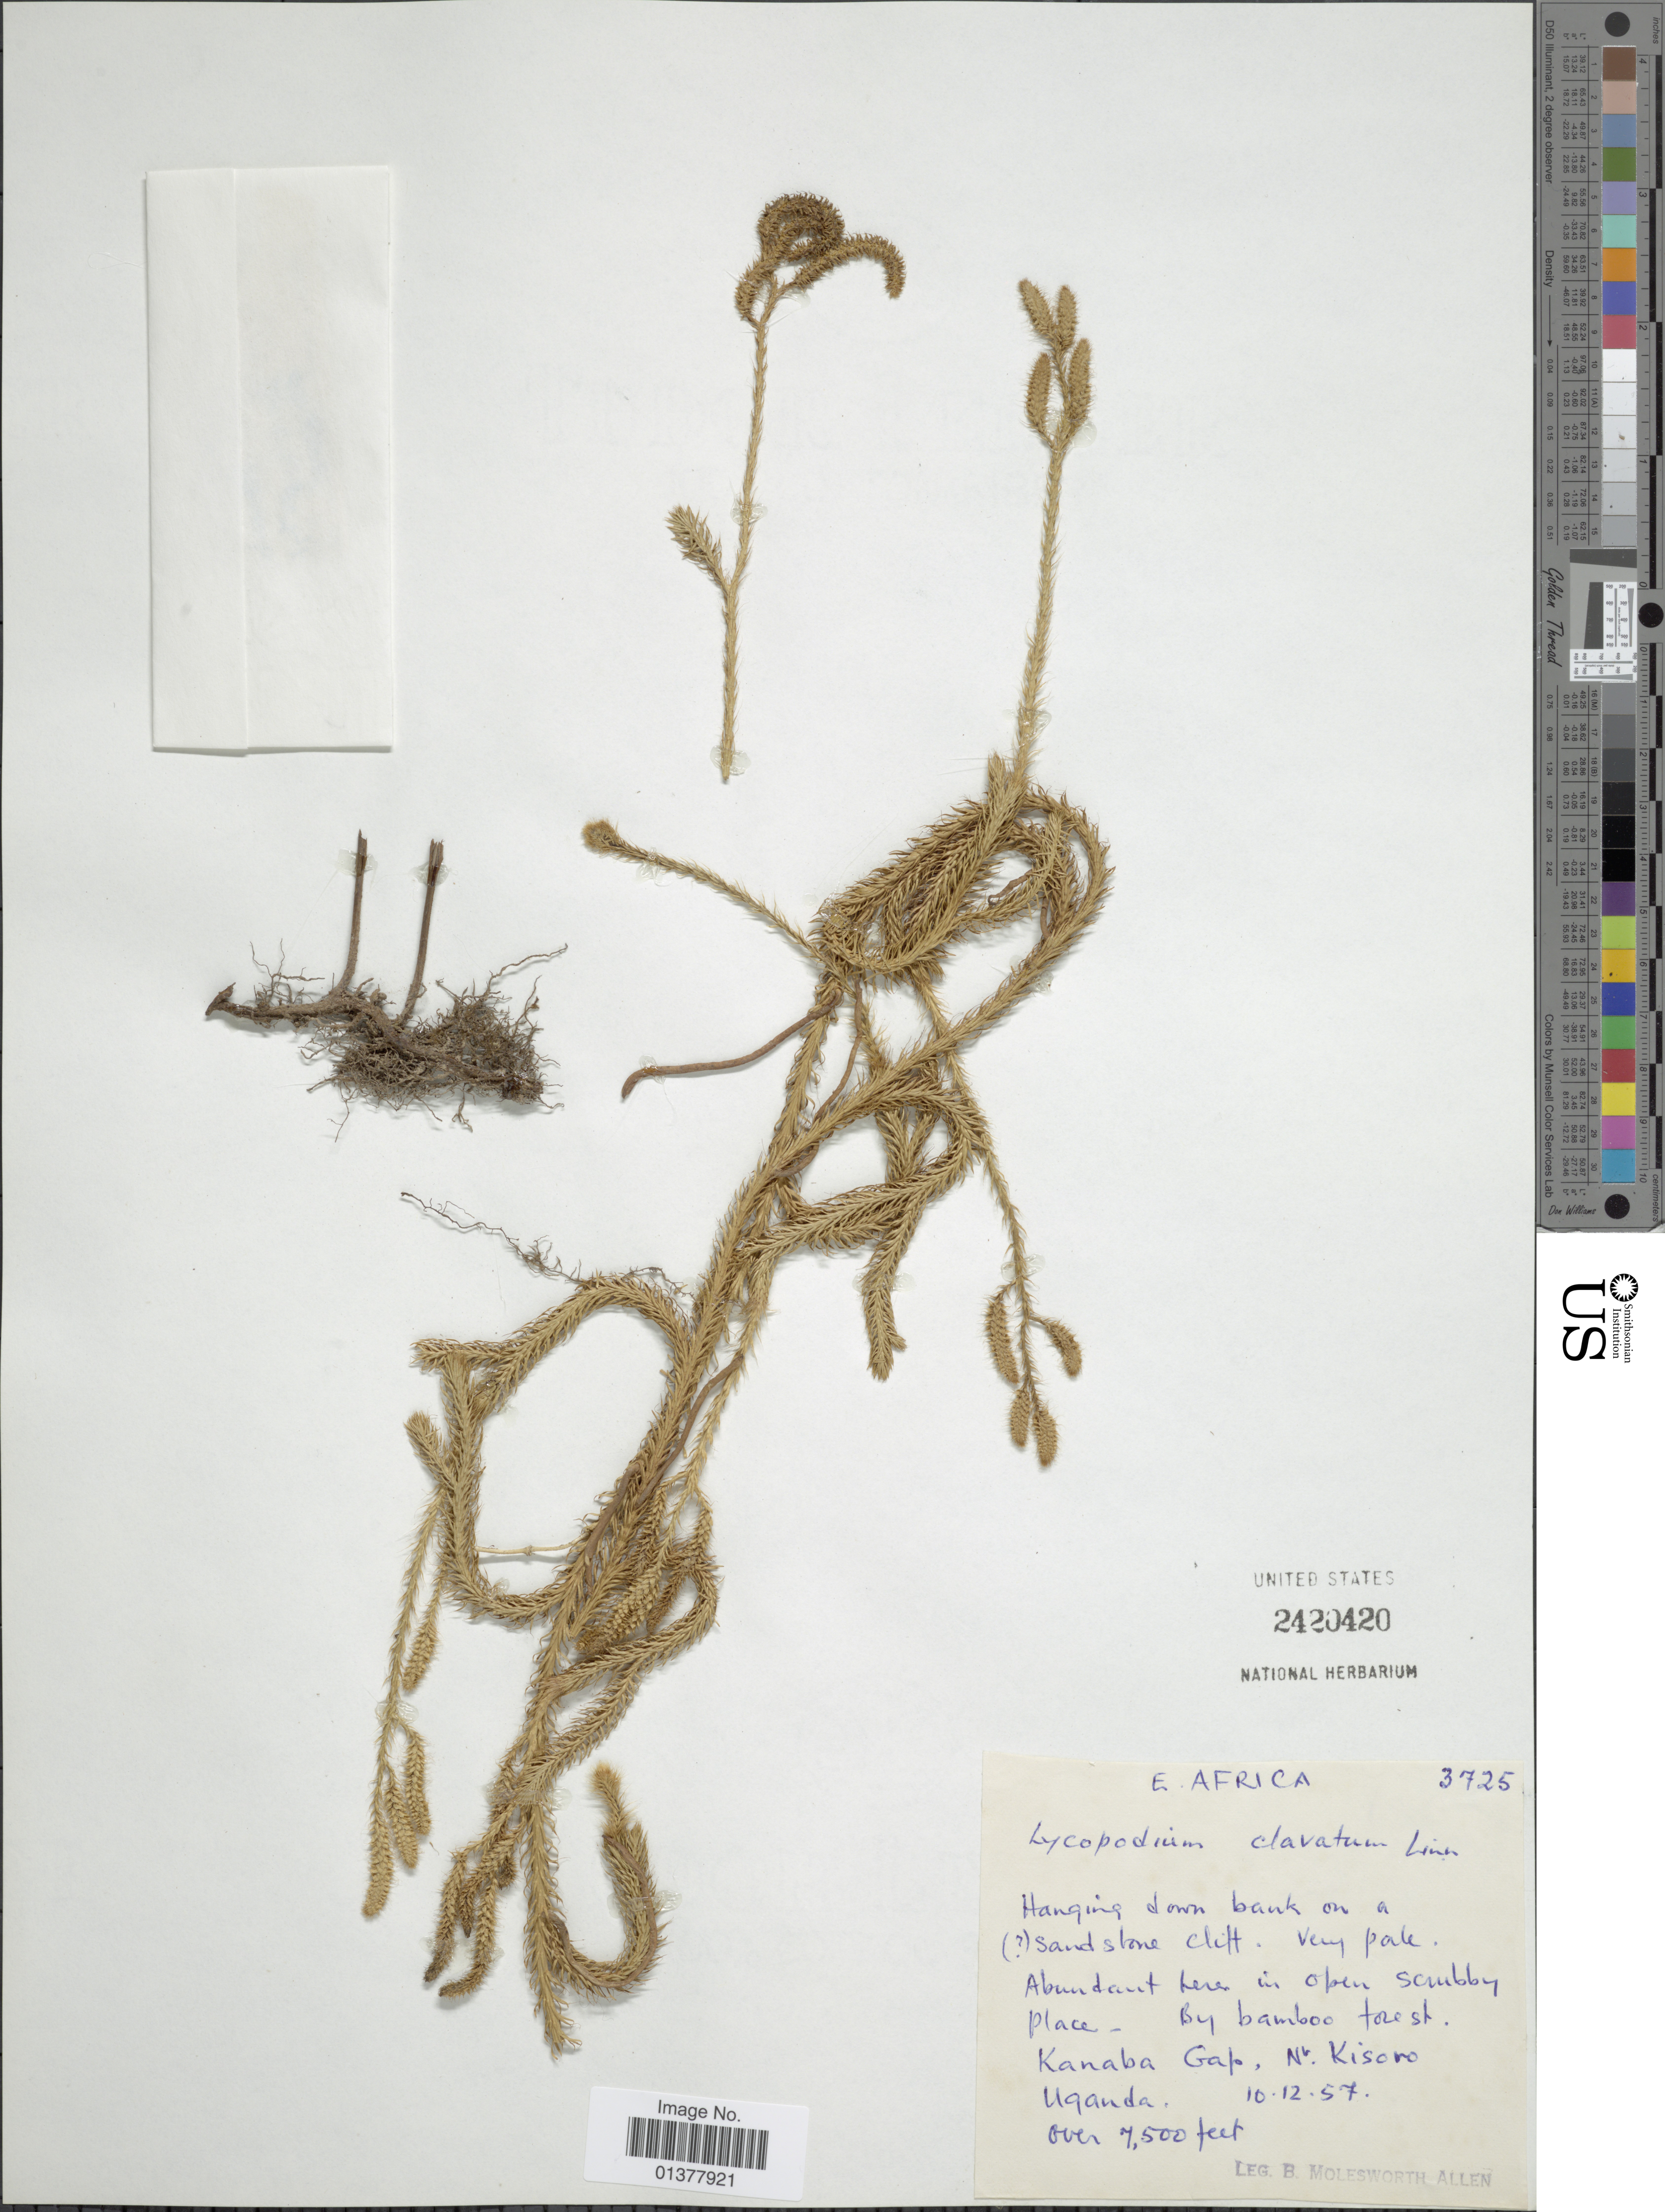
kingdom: Plantae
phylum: Tracheophyta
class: Lycopodiopsida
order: Lycopodiales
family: Lycopodiaceae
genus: Lycopodium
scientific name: Lycopodium clavatum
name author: L.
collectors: B. E. G. Molesworth-Allen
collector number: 3725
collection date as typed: Transcribed d/m/y: 10/12/57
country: Uganda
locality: E. Africa, Kanaba Gap, nr. Kisoro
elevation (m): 2286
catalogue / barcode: US 2420420